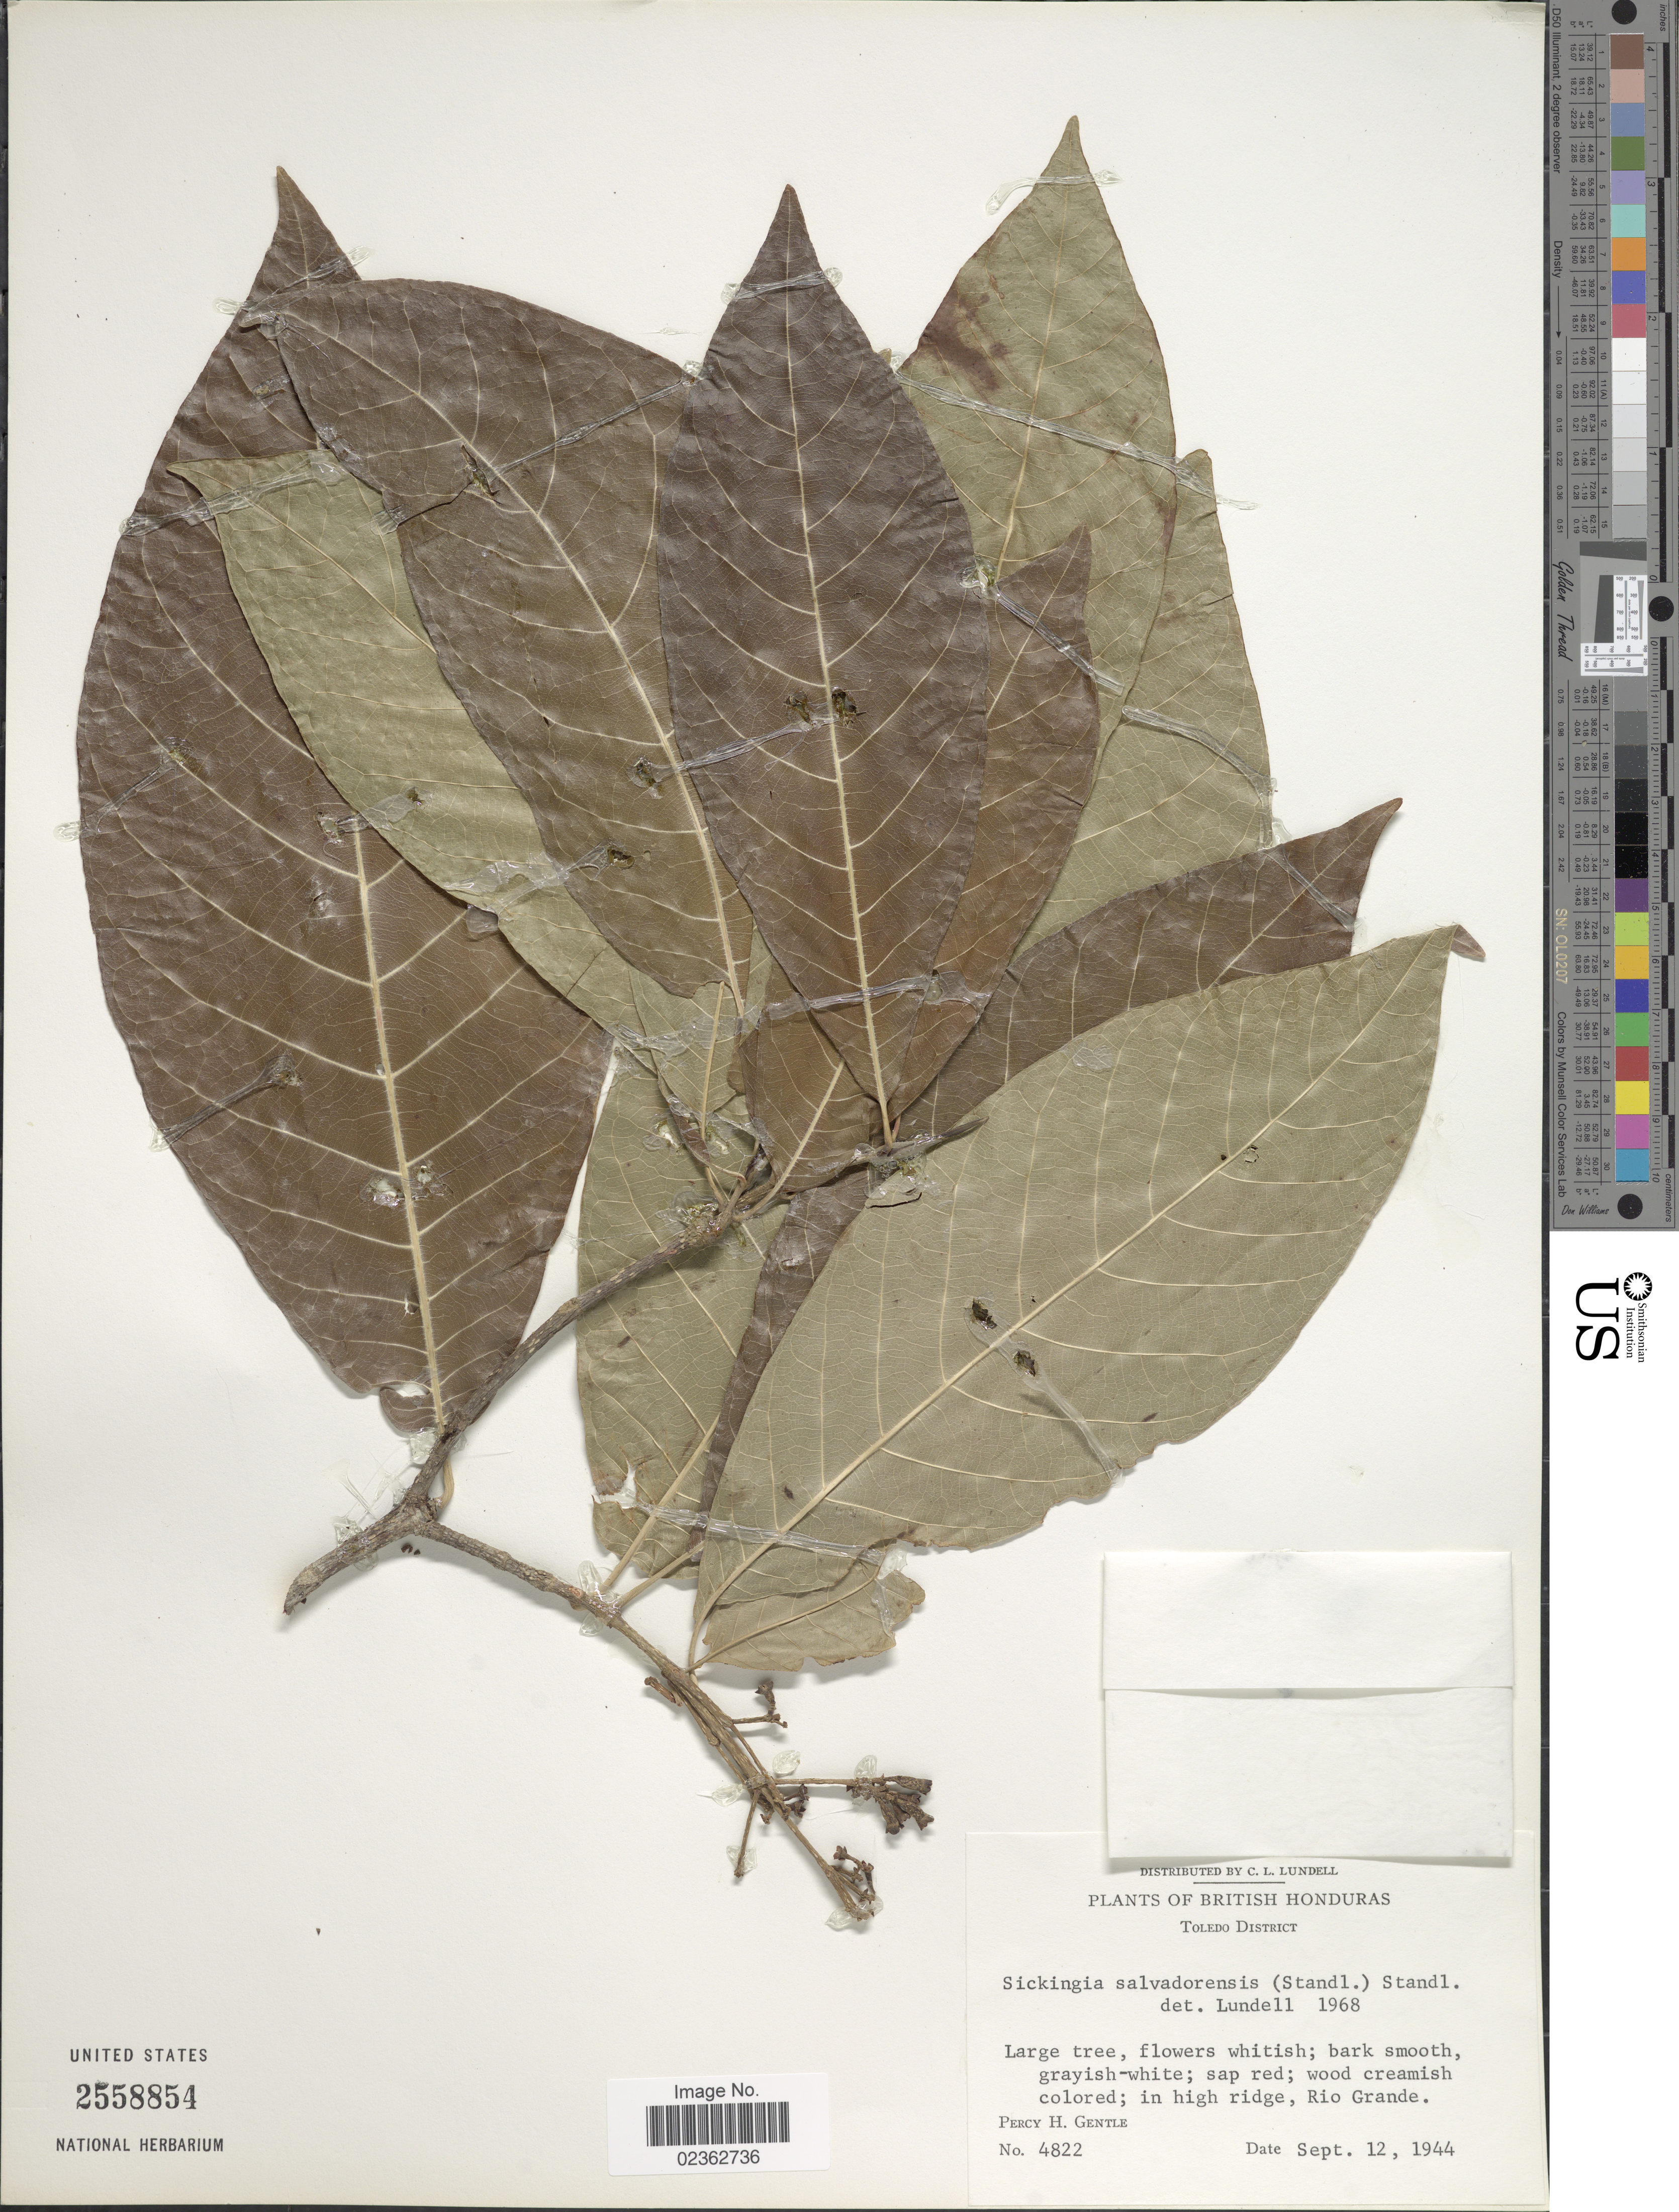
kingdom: Plantae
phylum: Tracheophyta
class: Magnoliopsida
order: Gentianales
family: Rubiaceae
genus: Simira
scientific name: Simira salvadorensis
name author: Standl.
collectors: P. H. Gentle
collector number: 4822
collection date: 1944-09-12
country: Belize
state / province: Toledo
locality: British Hondruas, Toledo District, in high ridge, Rio Grande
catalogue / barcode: US 2558854